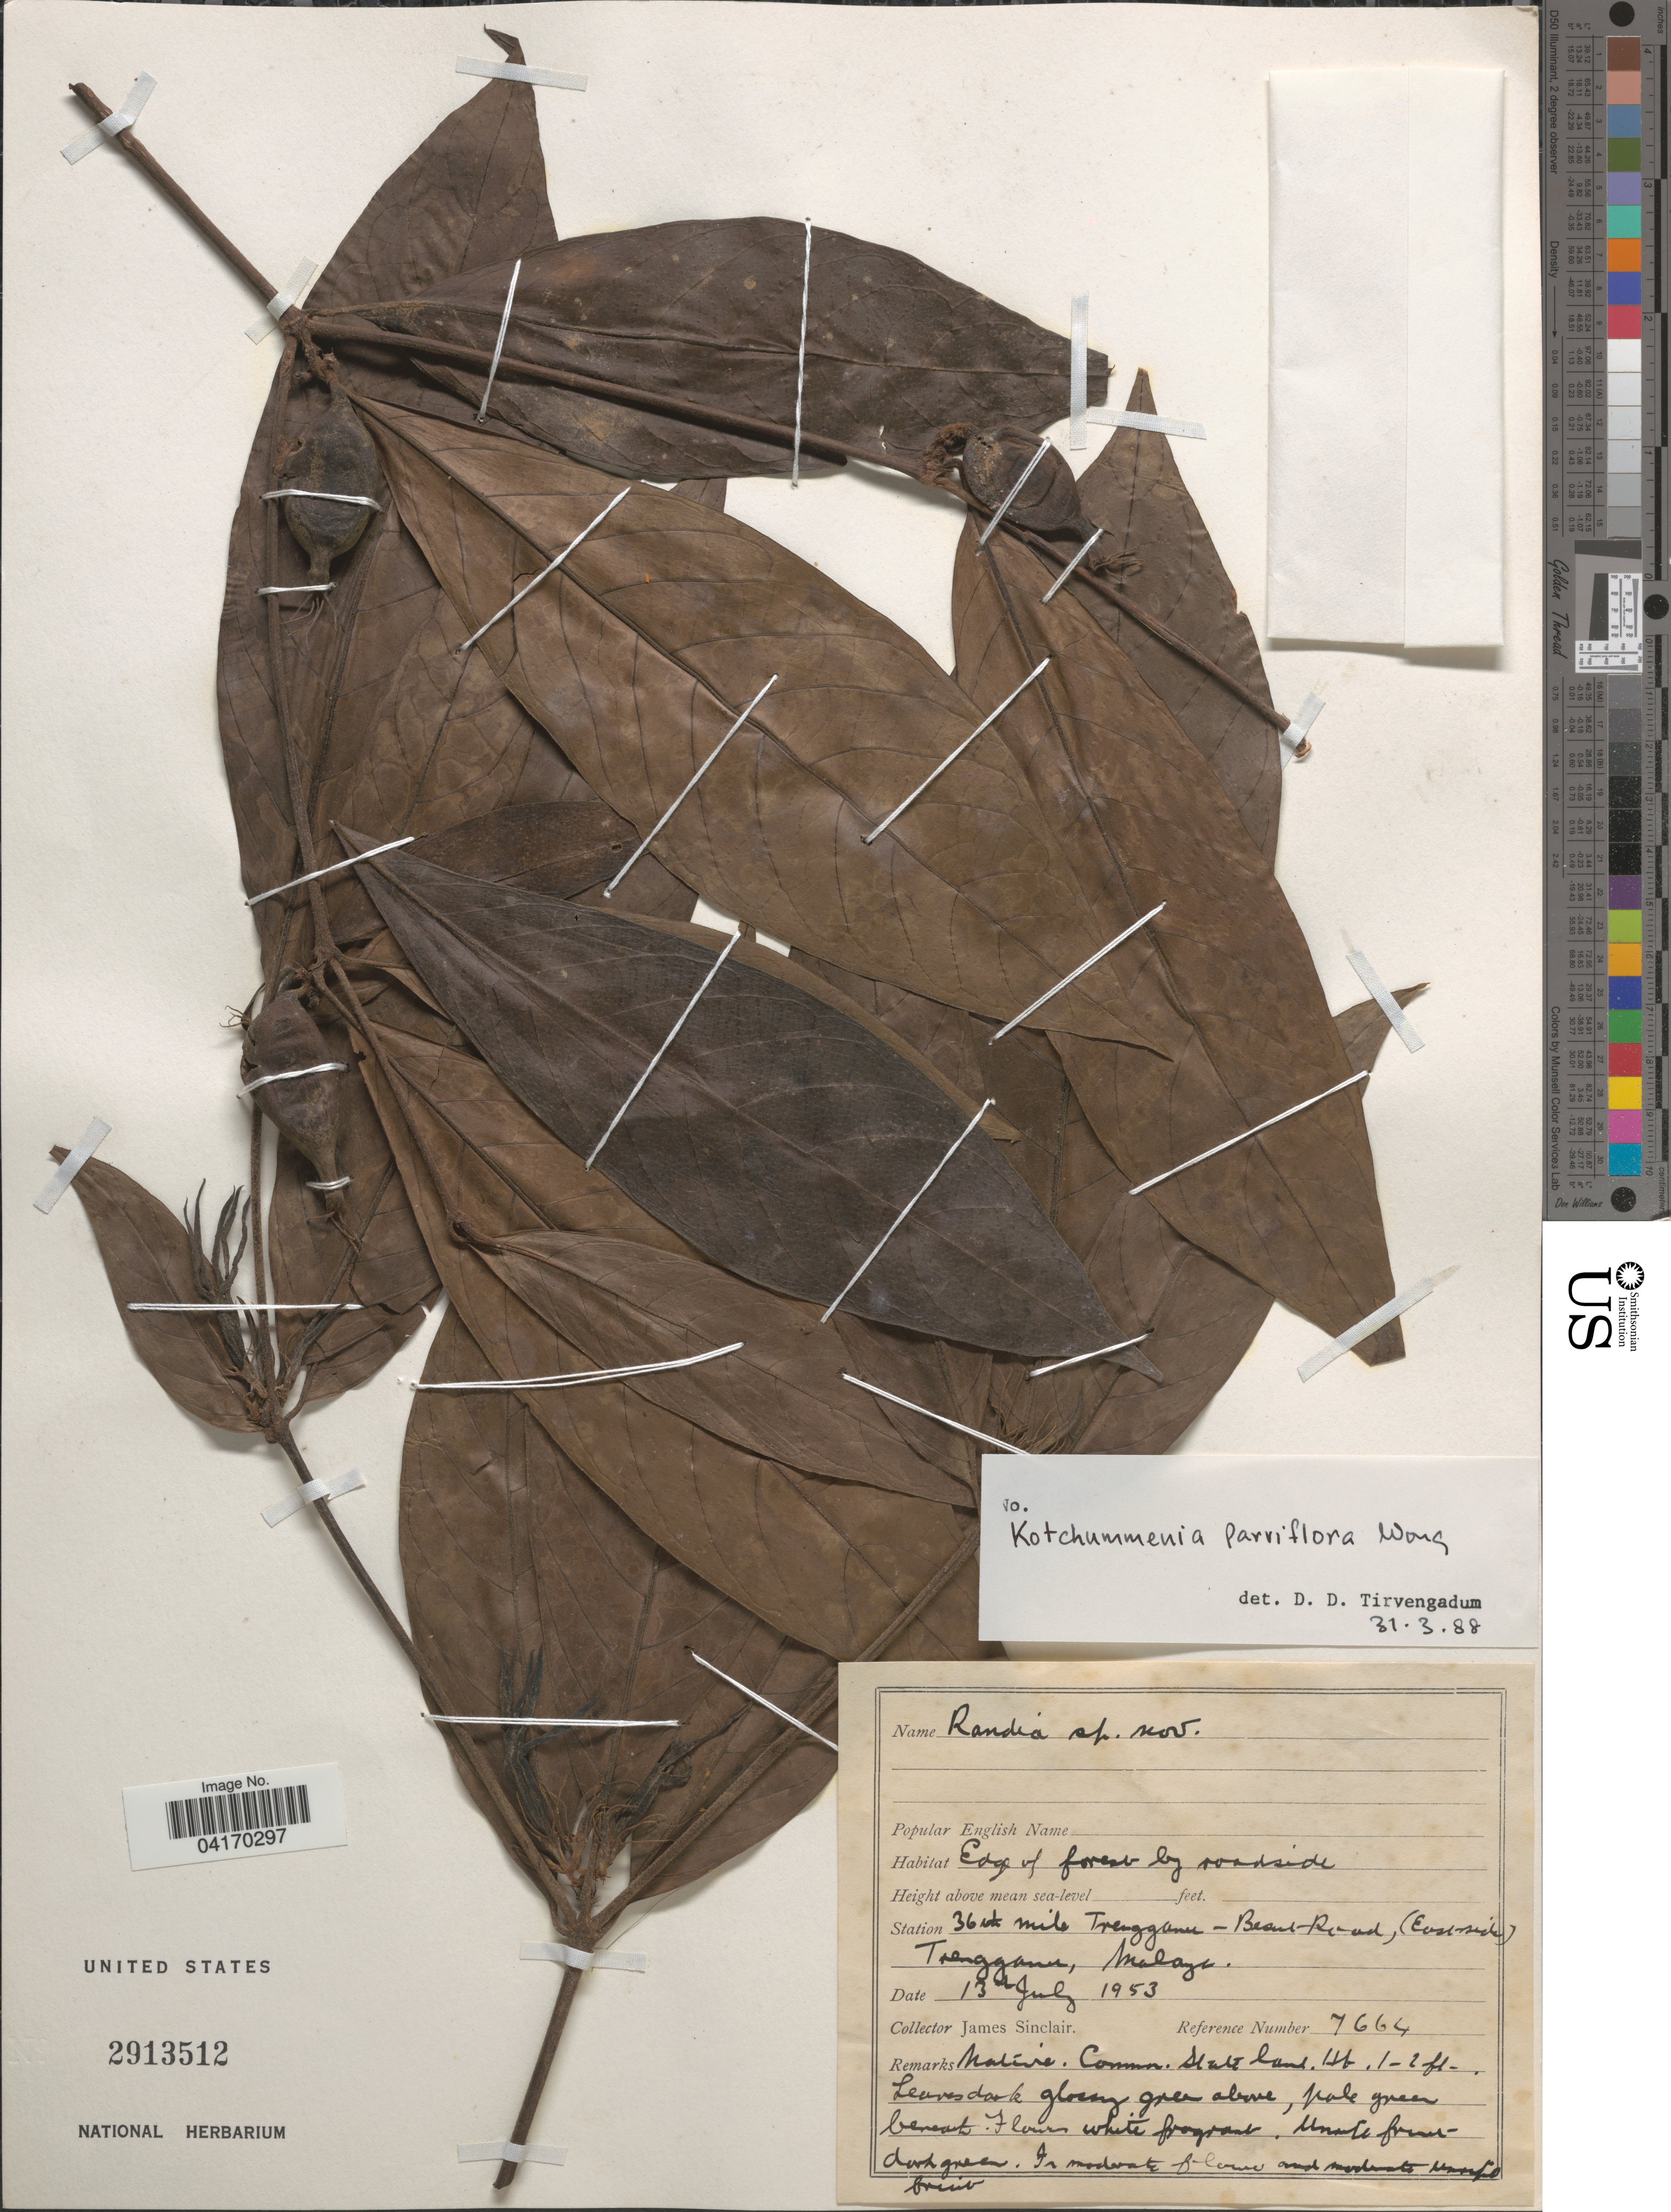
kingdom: Plantae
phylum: Tracheophyta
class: Magnoliopsida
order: Gentianales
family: Rubiaceae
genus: Kochummenia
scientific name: Kochummenia parviflora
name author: K.M. Wong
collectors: J. Sinclair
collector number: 7664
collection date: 1953-07-13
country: Malaysia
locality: Station 36st mile Trengganu - Besut - Road, (East side). Toengganu, Malaya.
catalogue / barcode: US 2913512